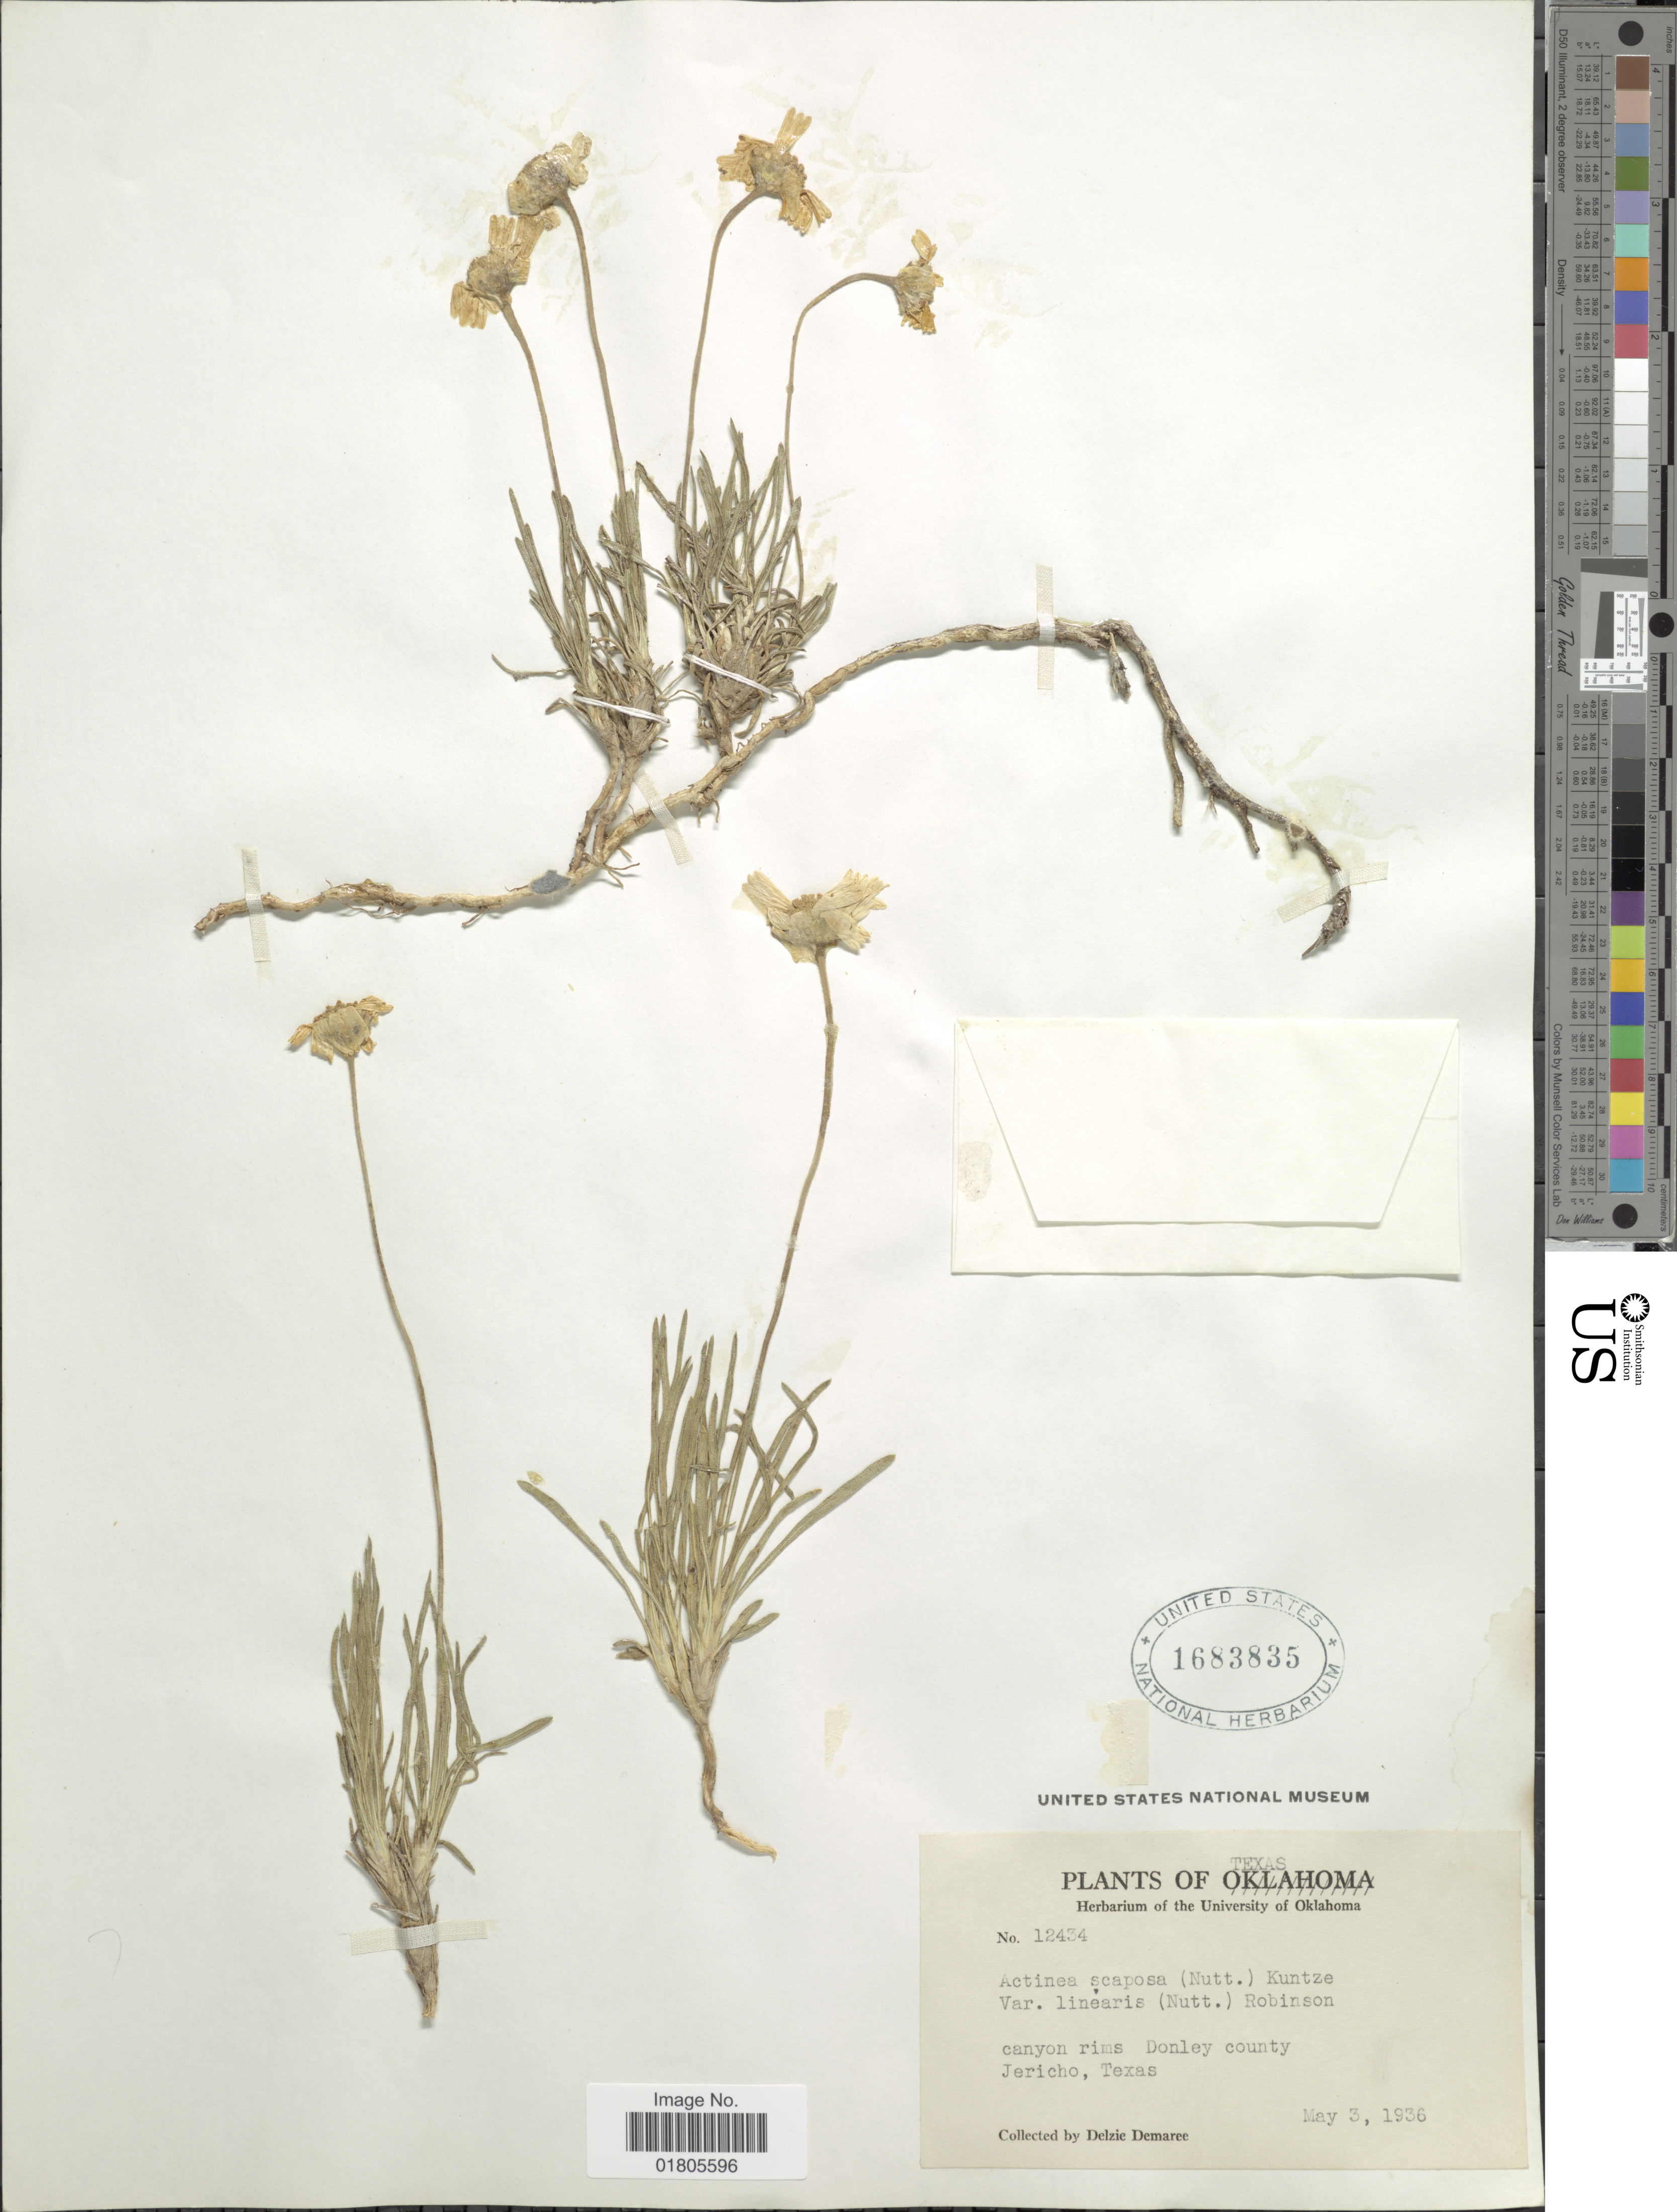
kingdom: Plantae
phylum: Tracheophyta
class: Magnoliopsida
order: Asterales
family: Asteraceae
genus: Actinea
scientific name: Actinea scaposa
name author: (DC.) Kuntze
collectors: D. Demaree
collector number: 12434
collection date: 1936-05-03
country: United States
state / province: Texas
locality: Canyon rims, Donley county, Jericho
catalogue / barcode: US 1683835